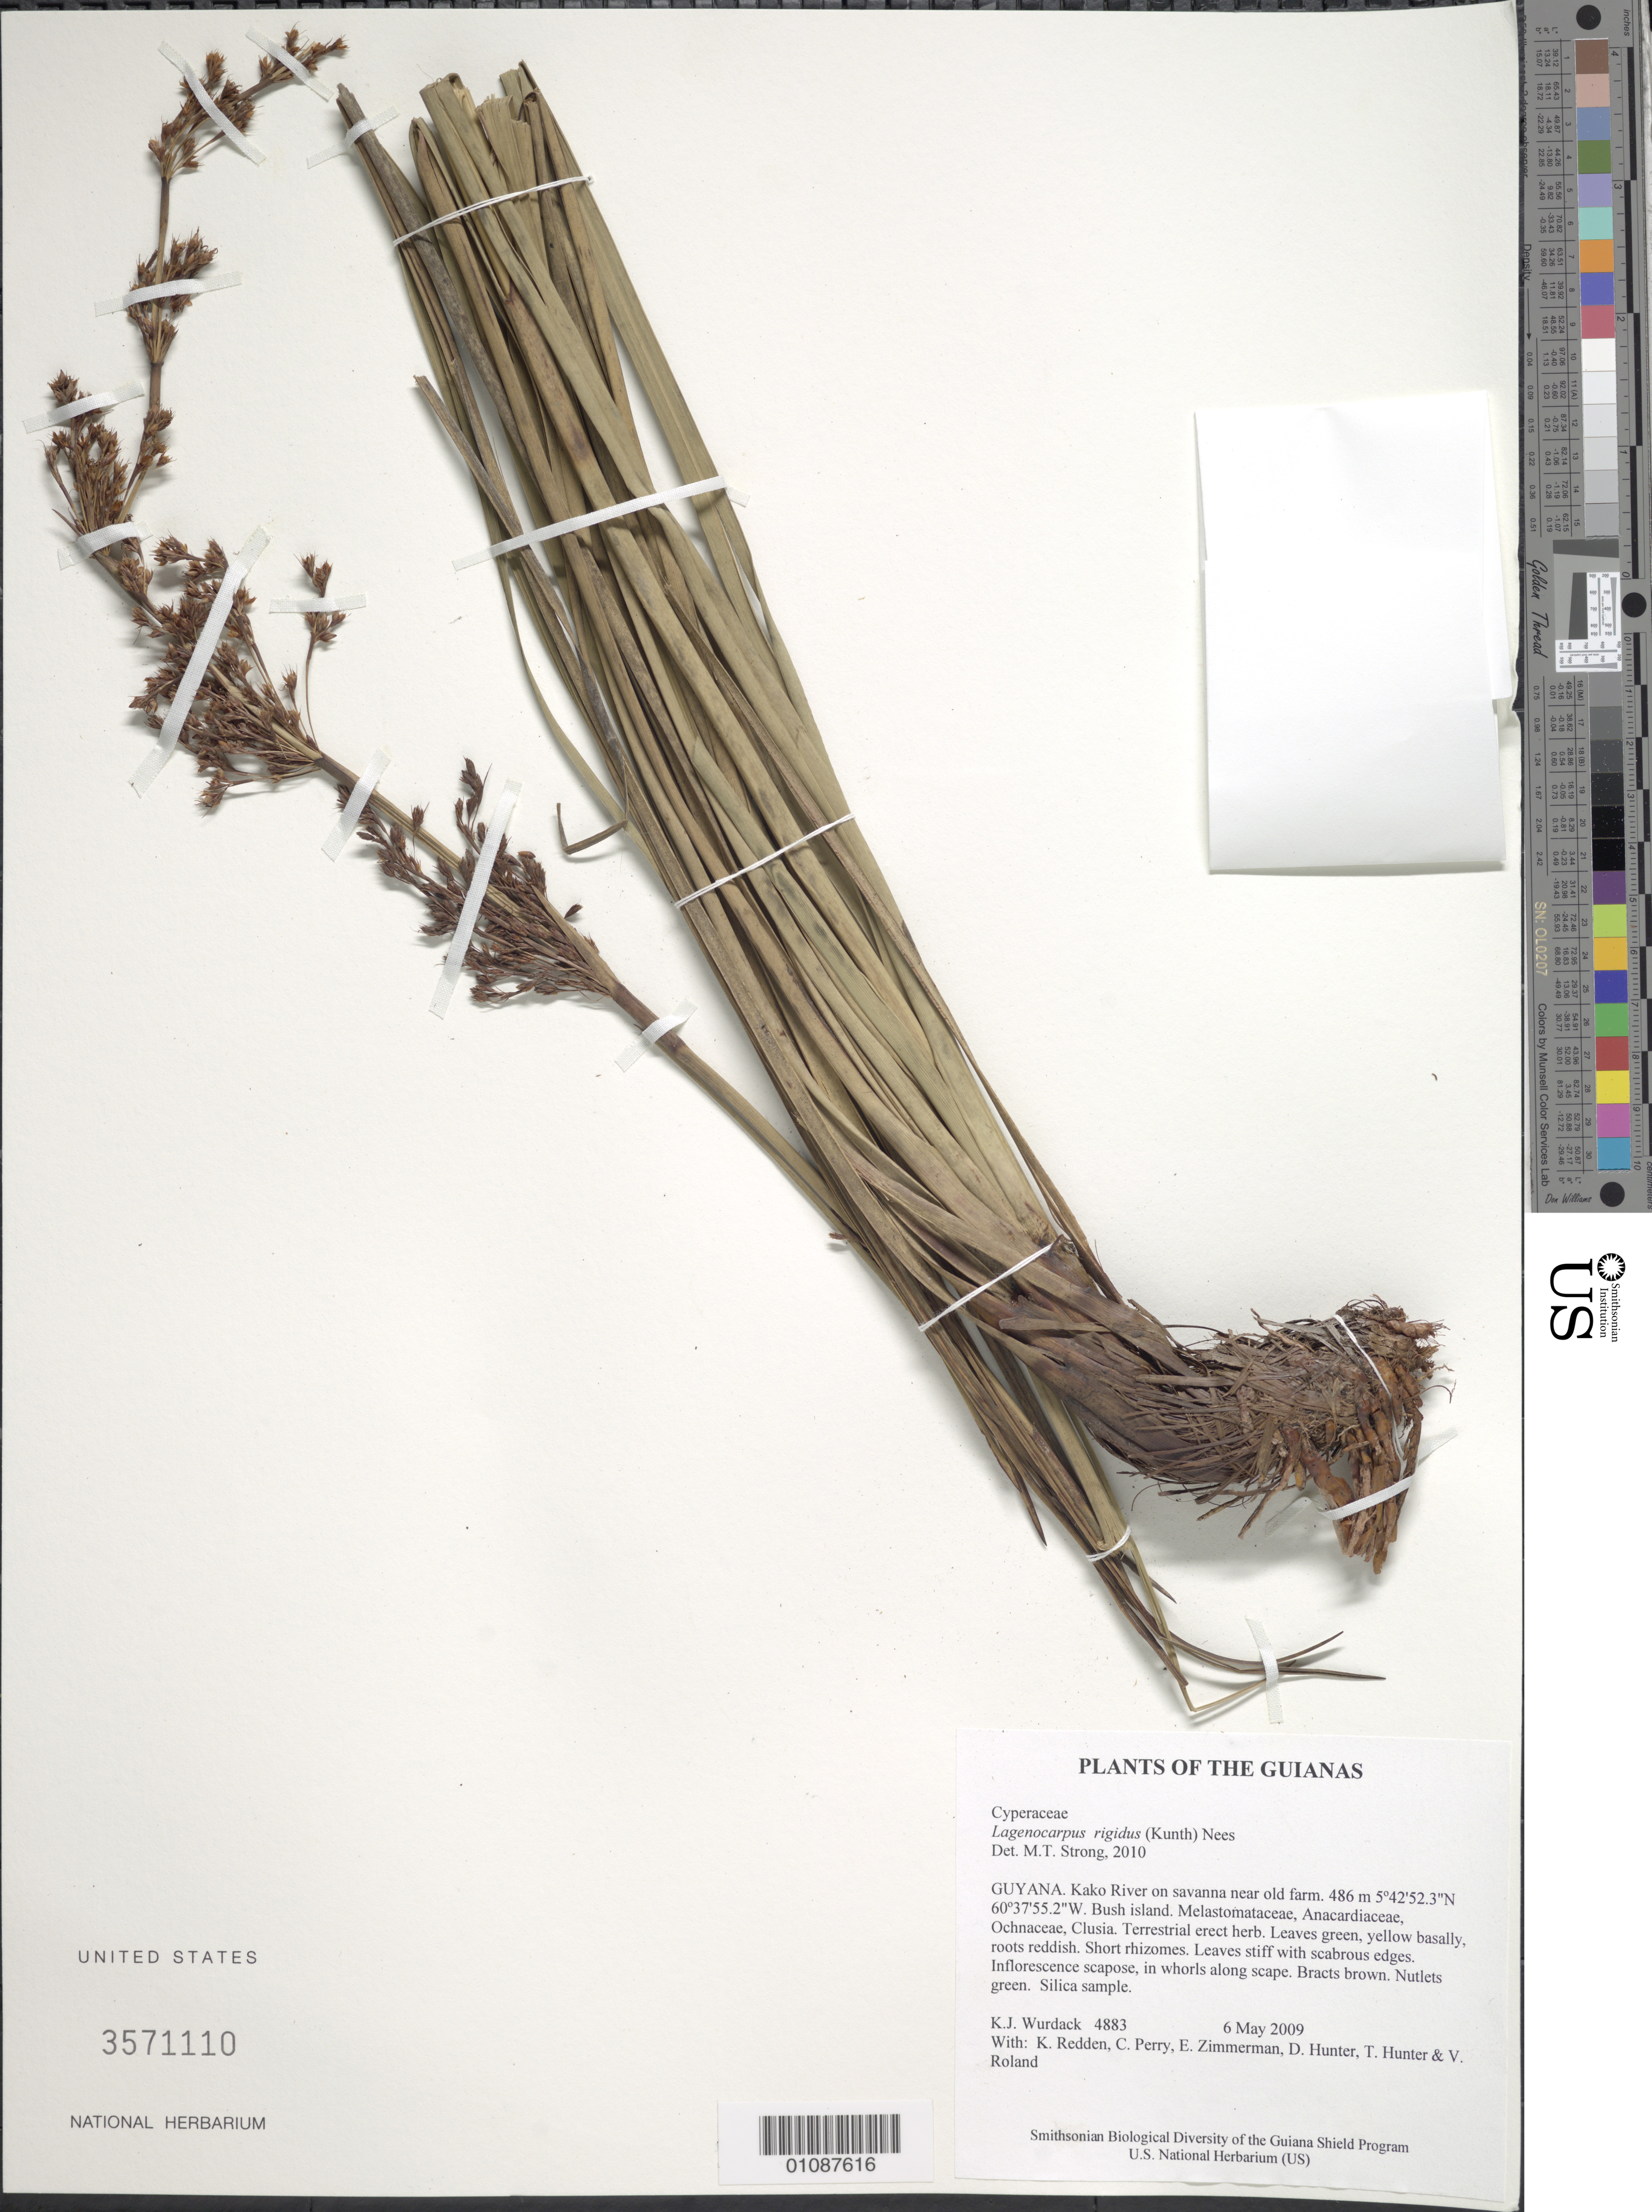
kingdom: Plantae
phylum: Tracheophyta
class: Liliopsida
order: Poales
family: Cyperaceae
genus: Lagenocarpus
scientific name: Lagenocarpus rigidus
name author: (Kunth) Nees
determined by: Strong, M. T., (US), Smithsonian Institution - National Museum of Natural History (UNITED STATES)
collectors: K. Wurdack, K. M. Redden, C. Perry, E. Zimmerman, D. Hunter, T. Hunter & V. Roland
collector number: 4883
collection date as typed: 6 May 2009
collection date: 2009-05-06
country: Guyana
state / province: Cuyuni-Mazaruni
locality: Kako River on savanna near old farm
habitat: Bush island. Melastomataceae, Anacardiaceae, Ochnaceae, Clusia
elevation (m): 486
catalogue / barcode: US 3571110